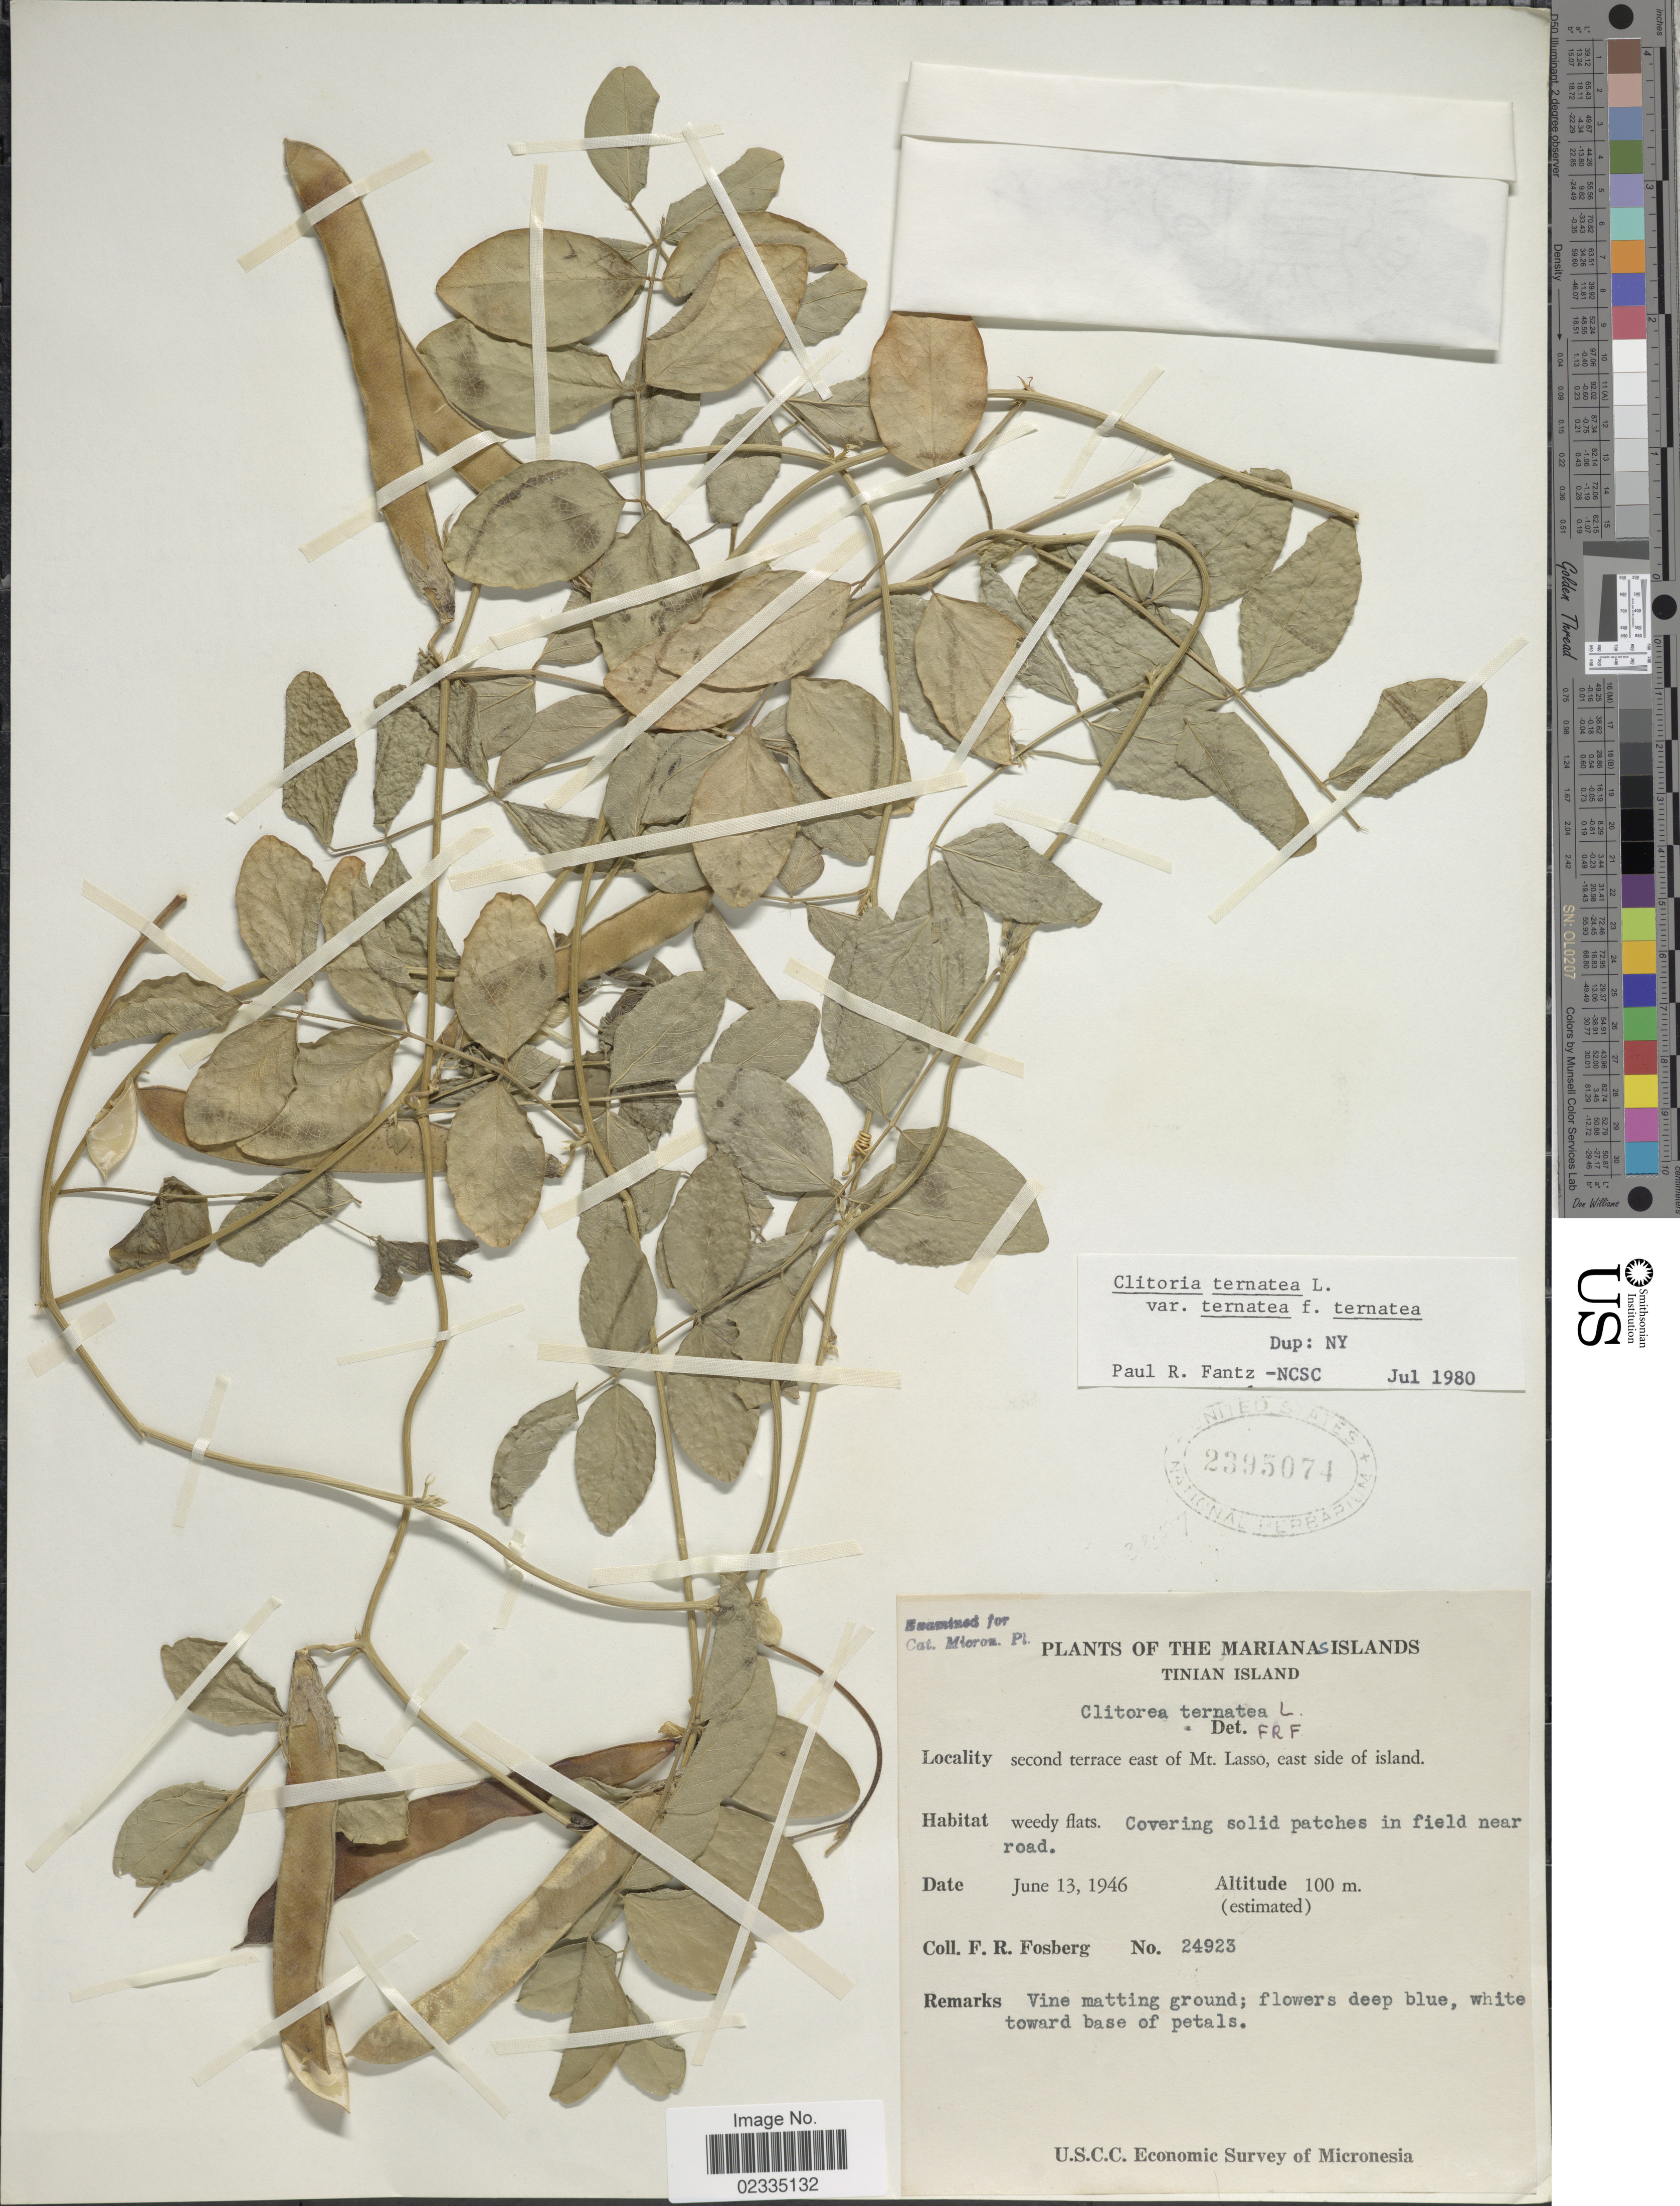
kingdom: Plantae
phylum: Tracheophyta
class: Magnoliopsida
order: Fabales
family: Fabaceae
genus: Clitoria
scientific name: Clitoria ternatea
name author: L.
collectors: F. R. Fosberg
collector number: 24923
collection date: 1946-06-13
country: Northern Mariana Islands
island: Tinian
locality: Tinian Island, second terrace east of Mt Lasso, east side of island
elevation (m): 100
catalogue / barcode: US 2395074